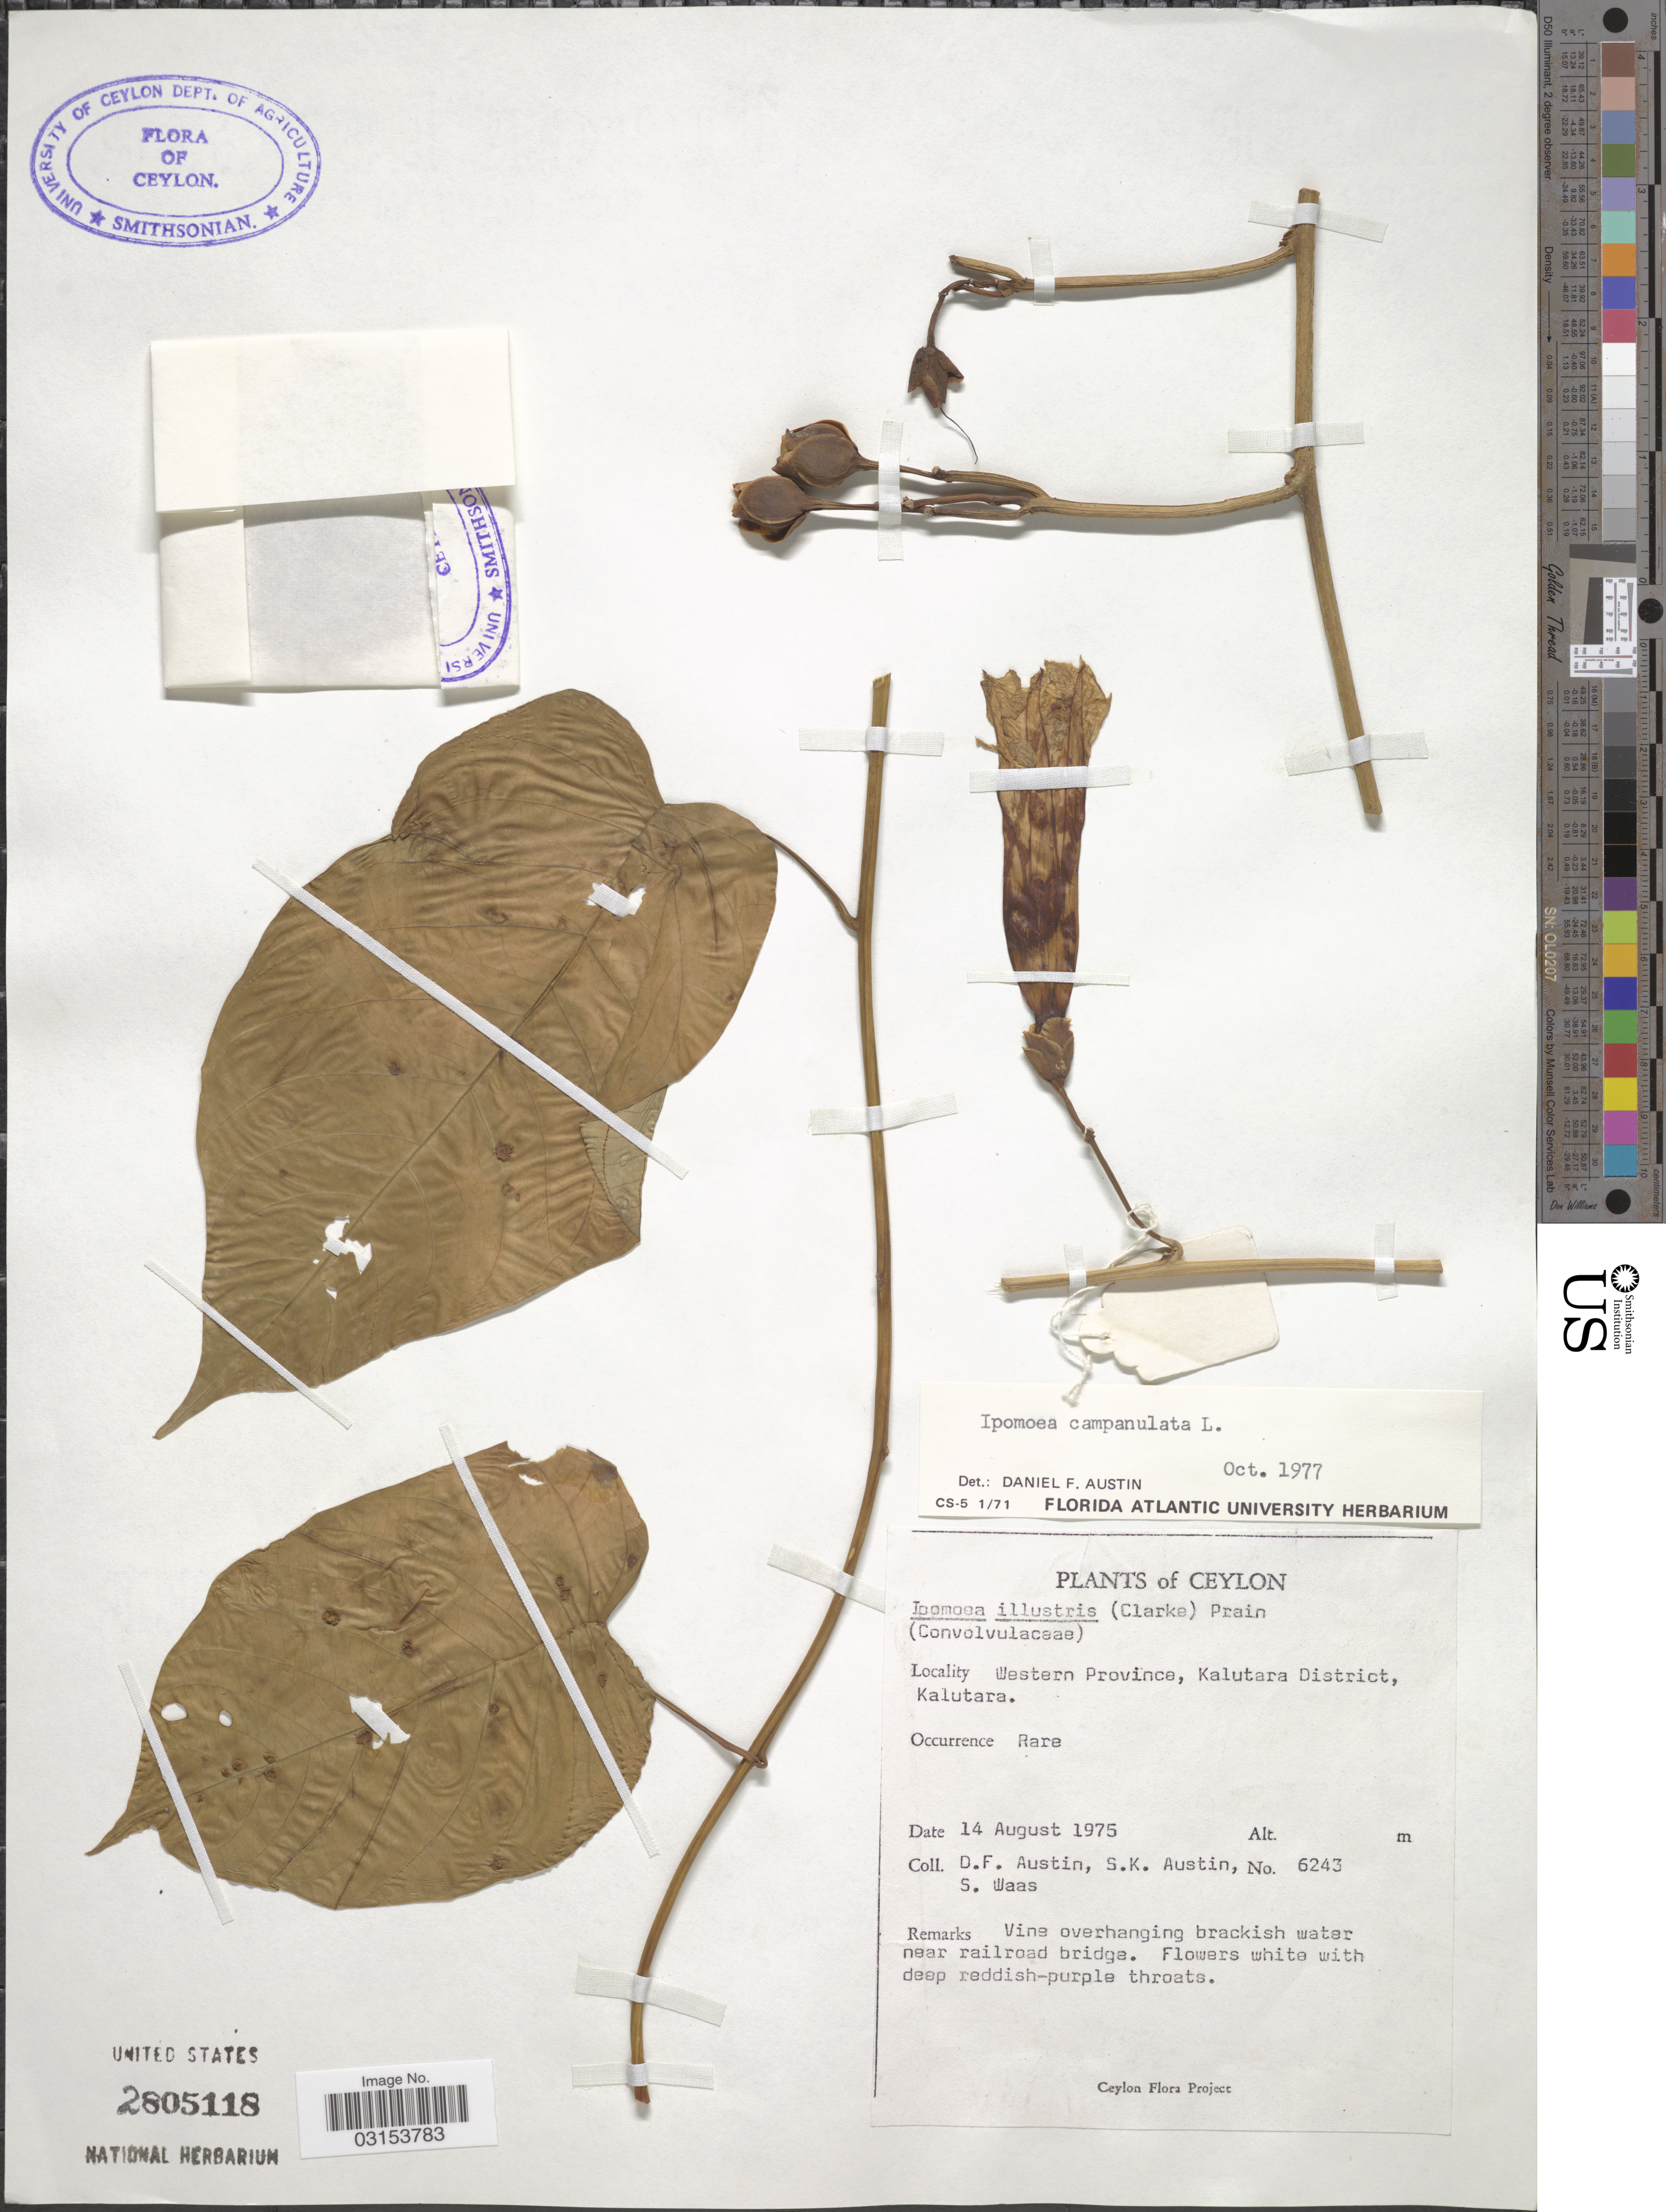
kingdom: Plantae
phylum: Tracheophyta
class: Magnoliopsida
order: Solanales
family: Convolvulaceae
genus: Ipomoea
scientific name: Ipomoea campanulata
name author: L.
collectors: D. Austin, S. Austin & S. Waas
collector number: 6243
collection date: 1975-08-14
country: Sri Lanka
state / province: Western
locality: Ceylon. Kalutara District, Kalutara. Near railroad bridge.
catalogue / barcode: US 2805118